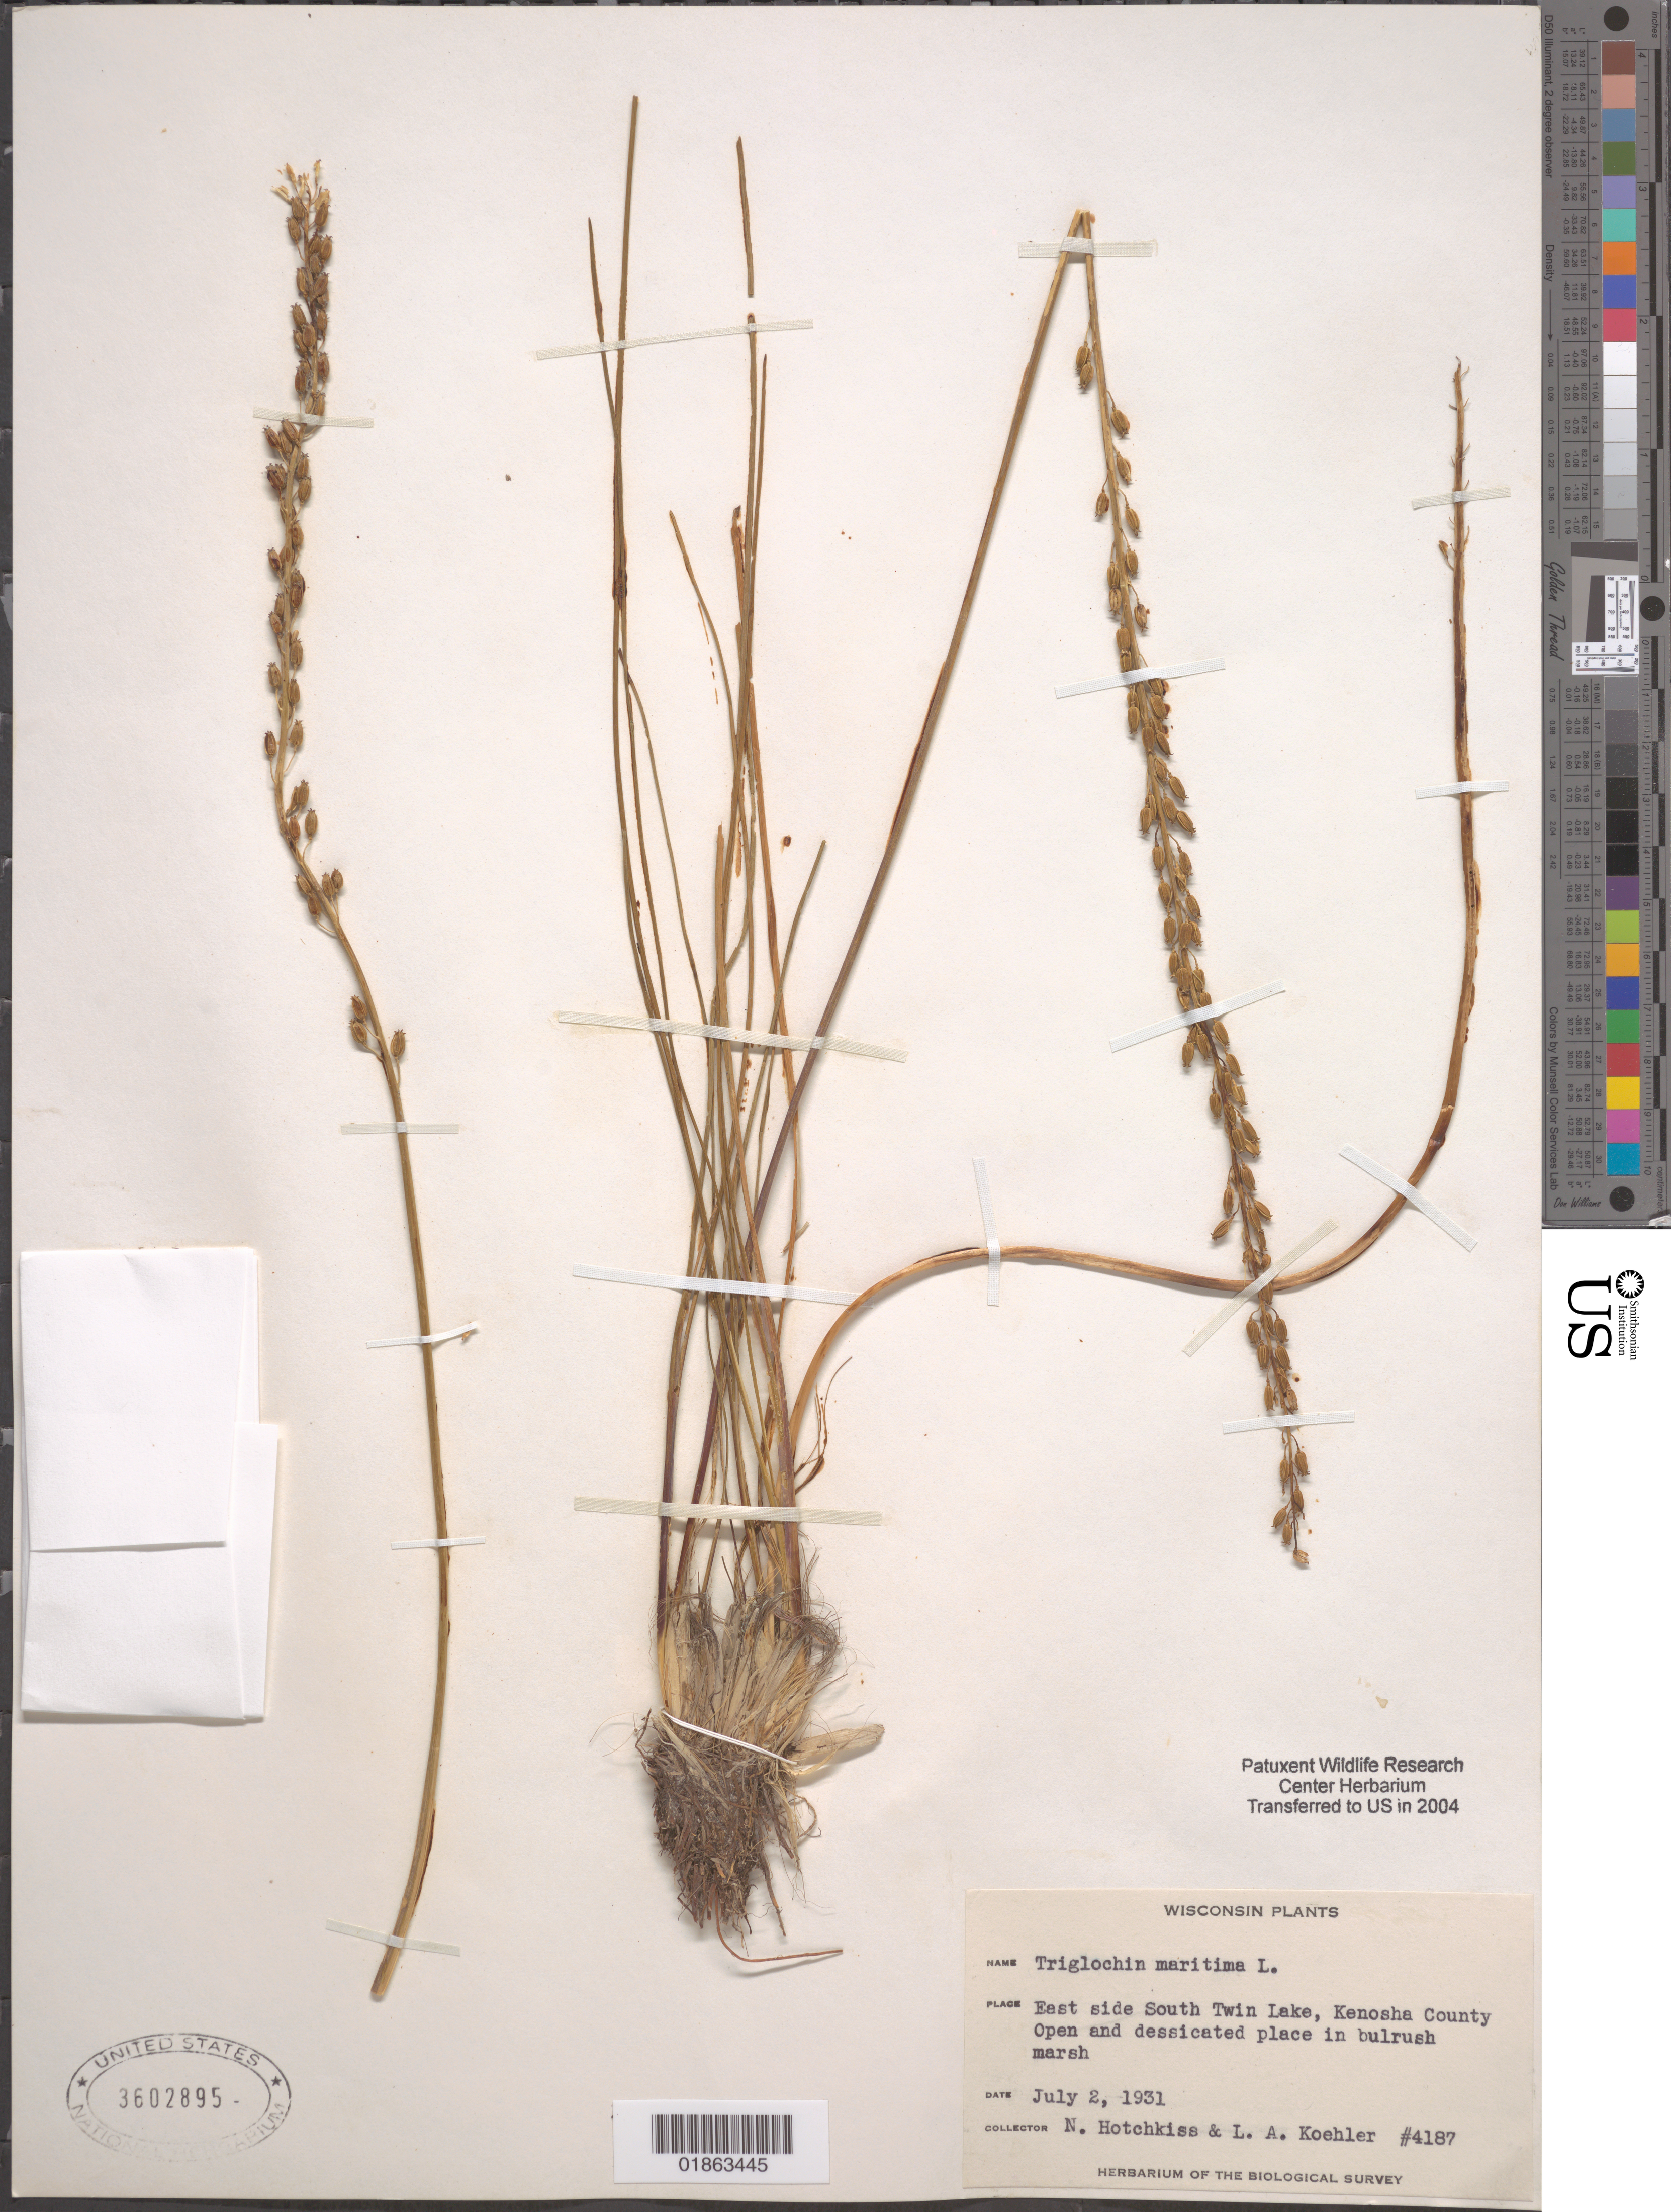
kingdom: Plantae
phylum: Tracheophyta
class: Liliopsida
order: Alismatales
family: Juncaginaceae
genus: Triglochin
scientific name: Triglochin maritima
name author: L.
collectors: N. Hotchkiss & L. Koehler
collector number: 4187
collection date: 1931-07-02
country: United States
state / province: Wisconsin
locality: East side of South Twin Lake, Kenosha County.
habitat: Open and dessicated place in bulrush marsh.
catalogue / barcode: US 3602895